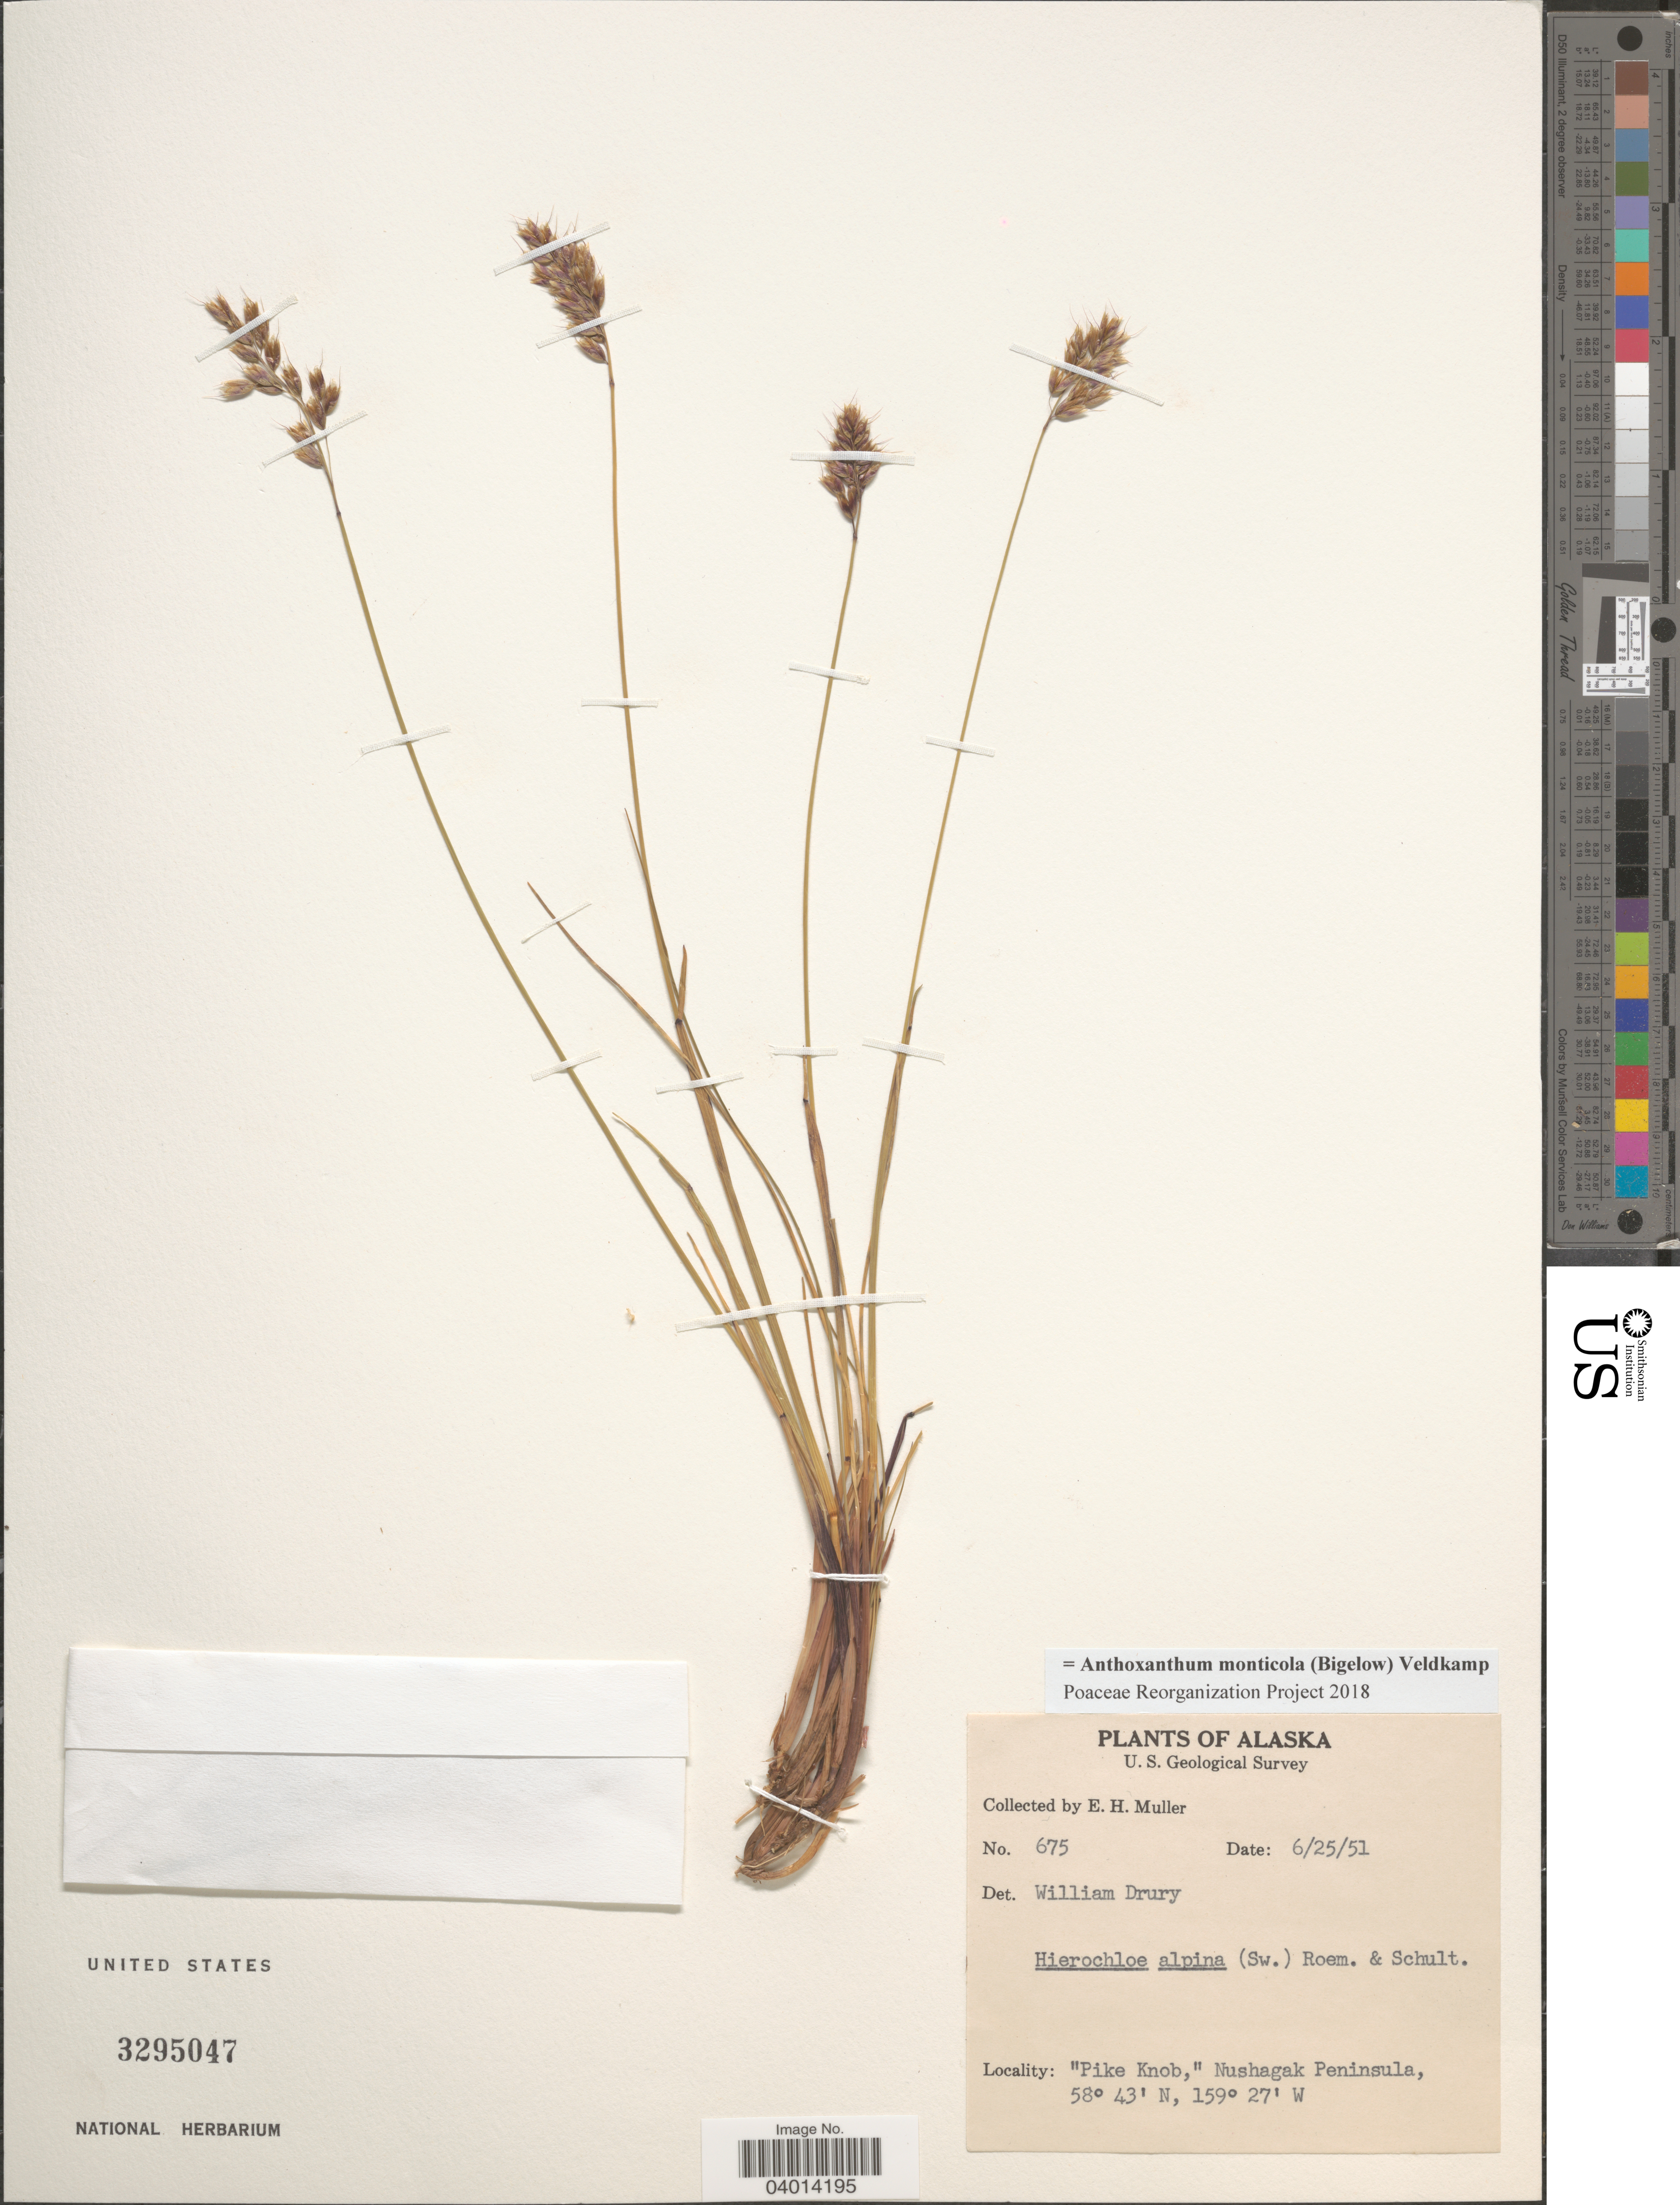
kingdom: Plantae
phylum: Tracheophyta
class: Liliopsida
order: Poales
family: Poaceae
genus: Anthoxanthum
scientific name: Anthoxanthum monticola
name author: (Bigelow) Veldkamp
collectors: E. H. Muller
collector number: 675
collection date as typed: Transcribed d/m/y: 25/6/51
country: United States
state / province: Alaska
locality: Pike Knob,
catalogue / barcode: US 3295047